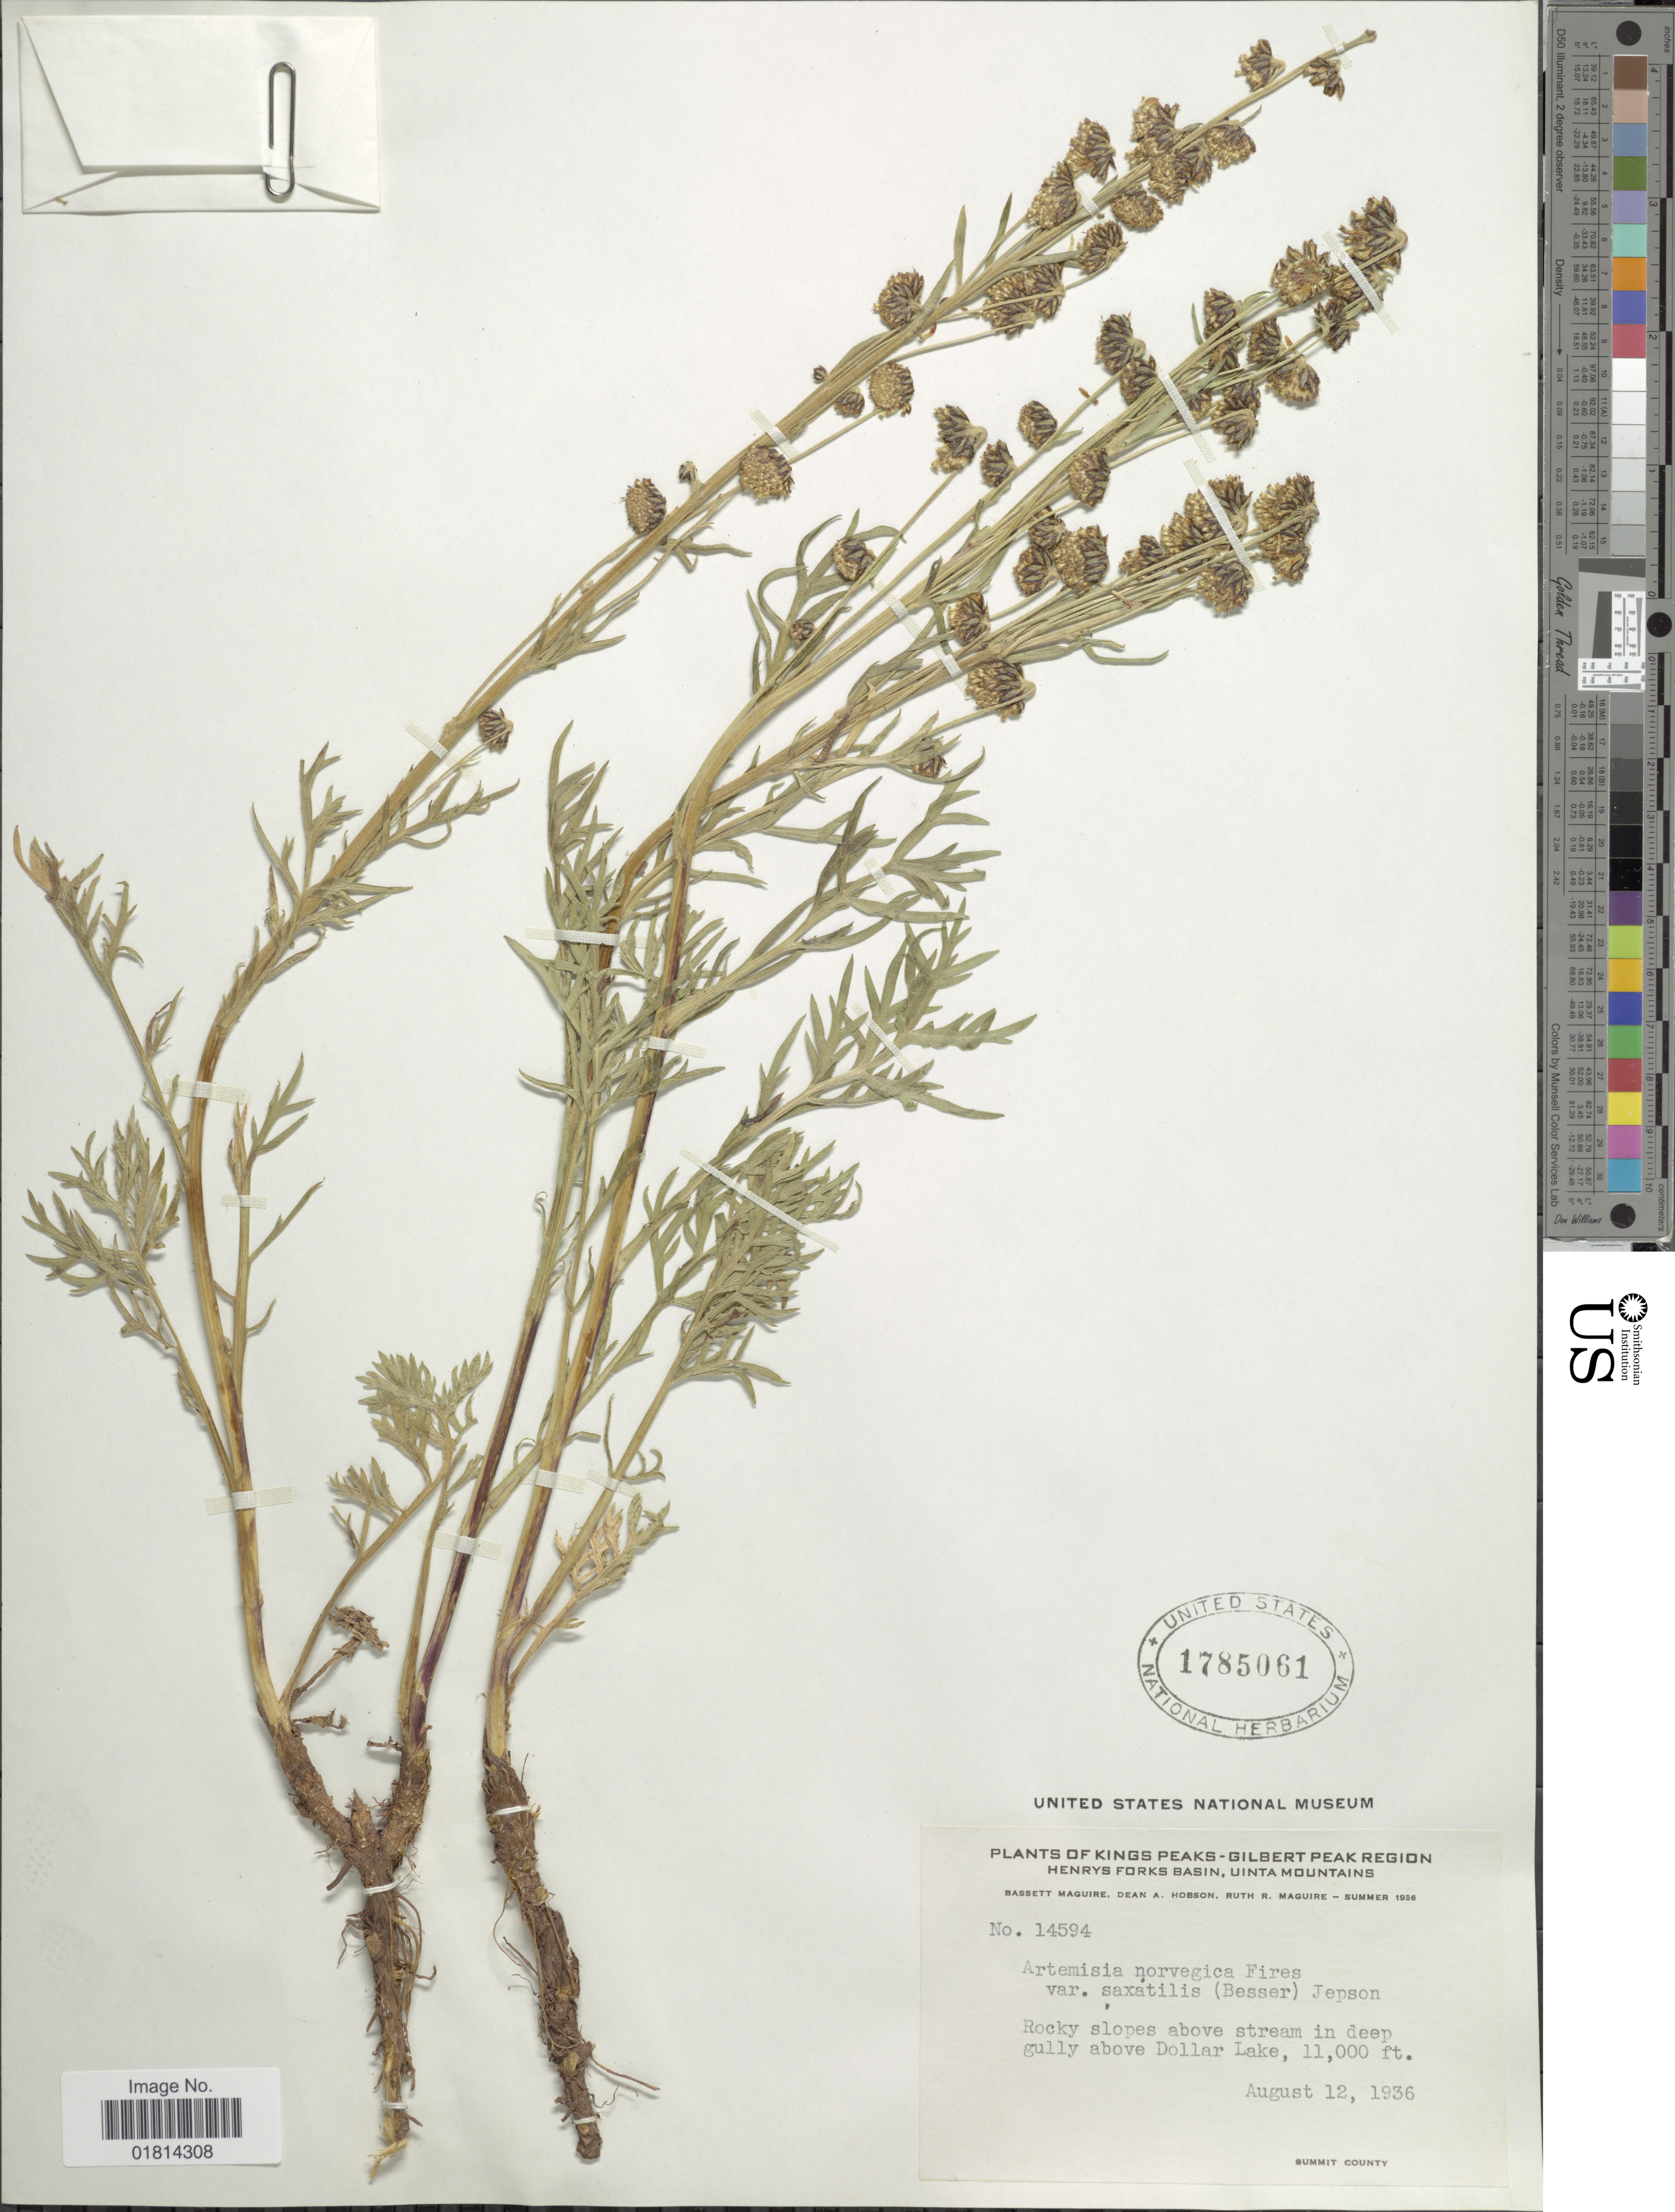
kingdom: Plantae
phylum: Tracheophyta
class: Magnoliopsida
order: Asterales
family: Asteraceae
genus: Artemisia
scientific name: Artemisia arctica subsp. saxicola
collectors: B. Maguire, D. Hobson & R. R. Maguire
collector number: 14594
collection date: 1936-08-12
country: United States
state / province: Utah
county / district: Summit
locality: Kings Peak - Gilbert Peak Region. Henrys Forks Basin, Uinta Mountains. Rocky slopes above stream in deep gully above Dollar Lake. Summit County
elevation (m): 3353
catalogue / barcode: US 1785061